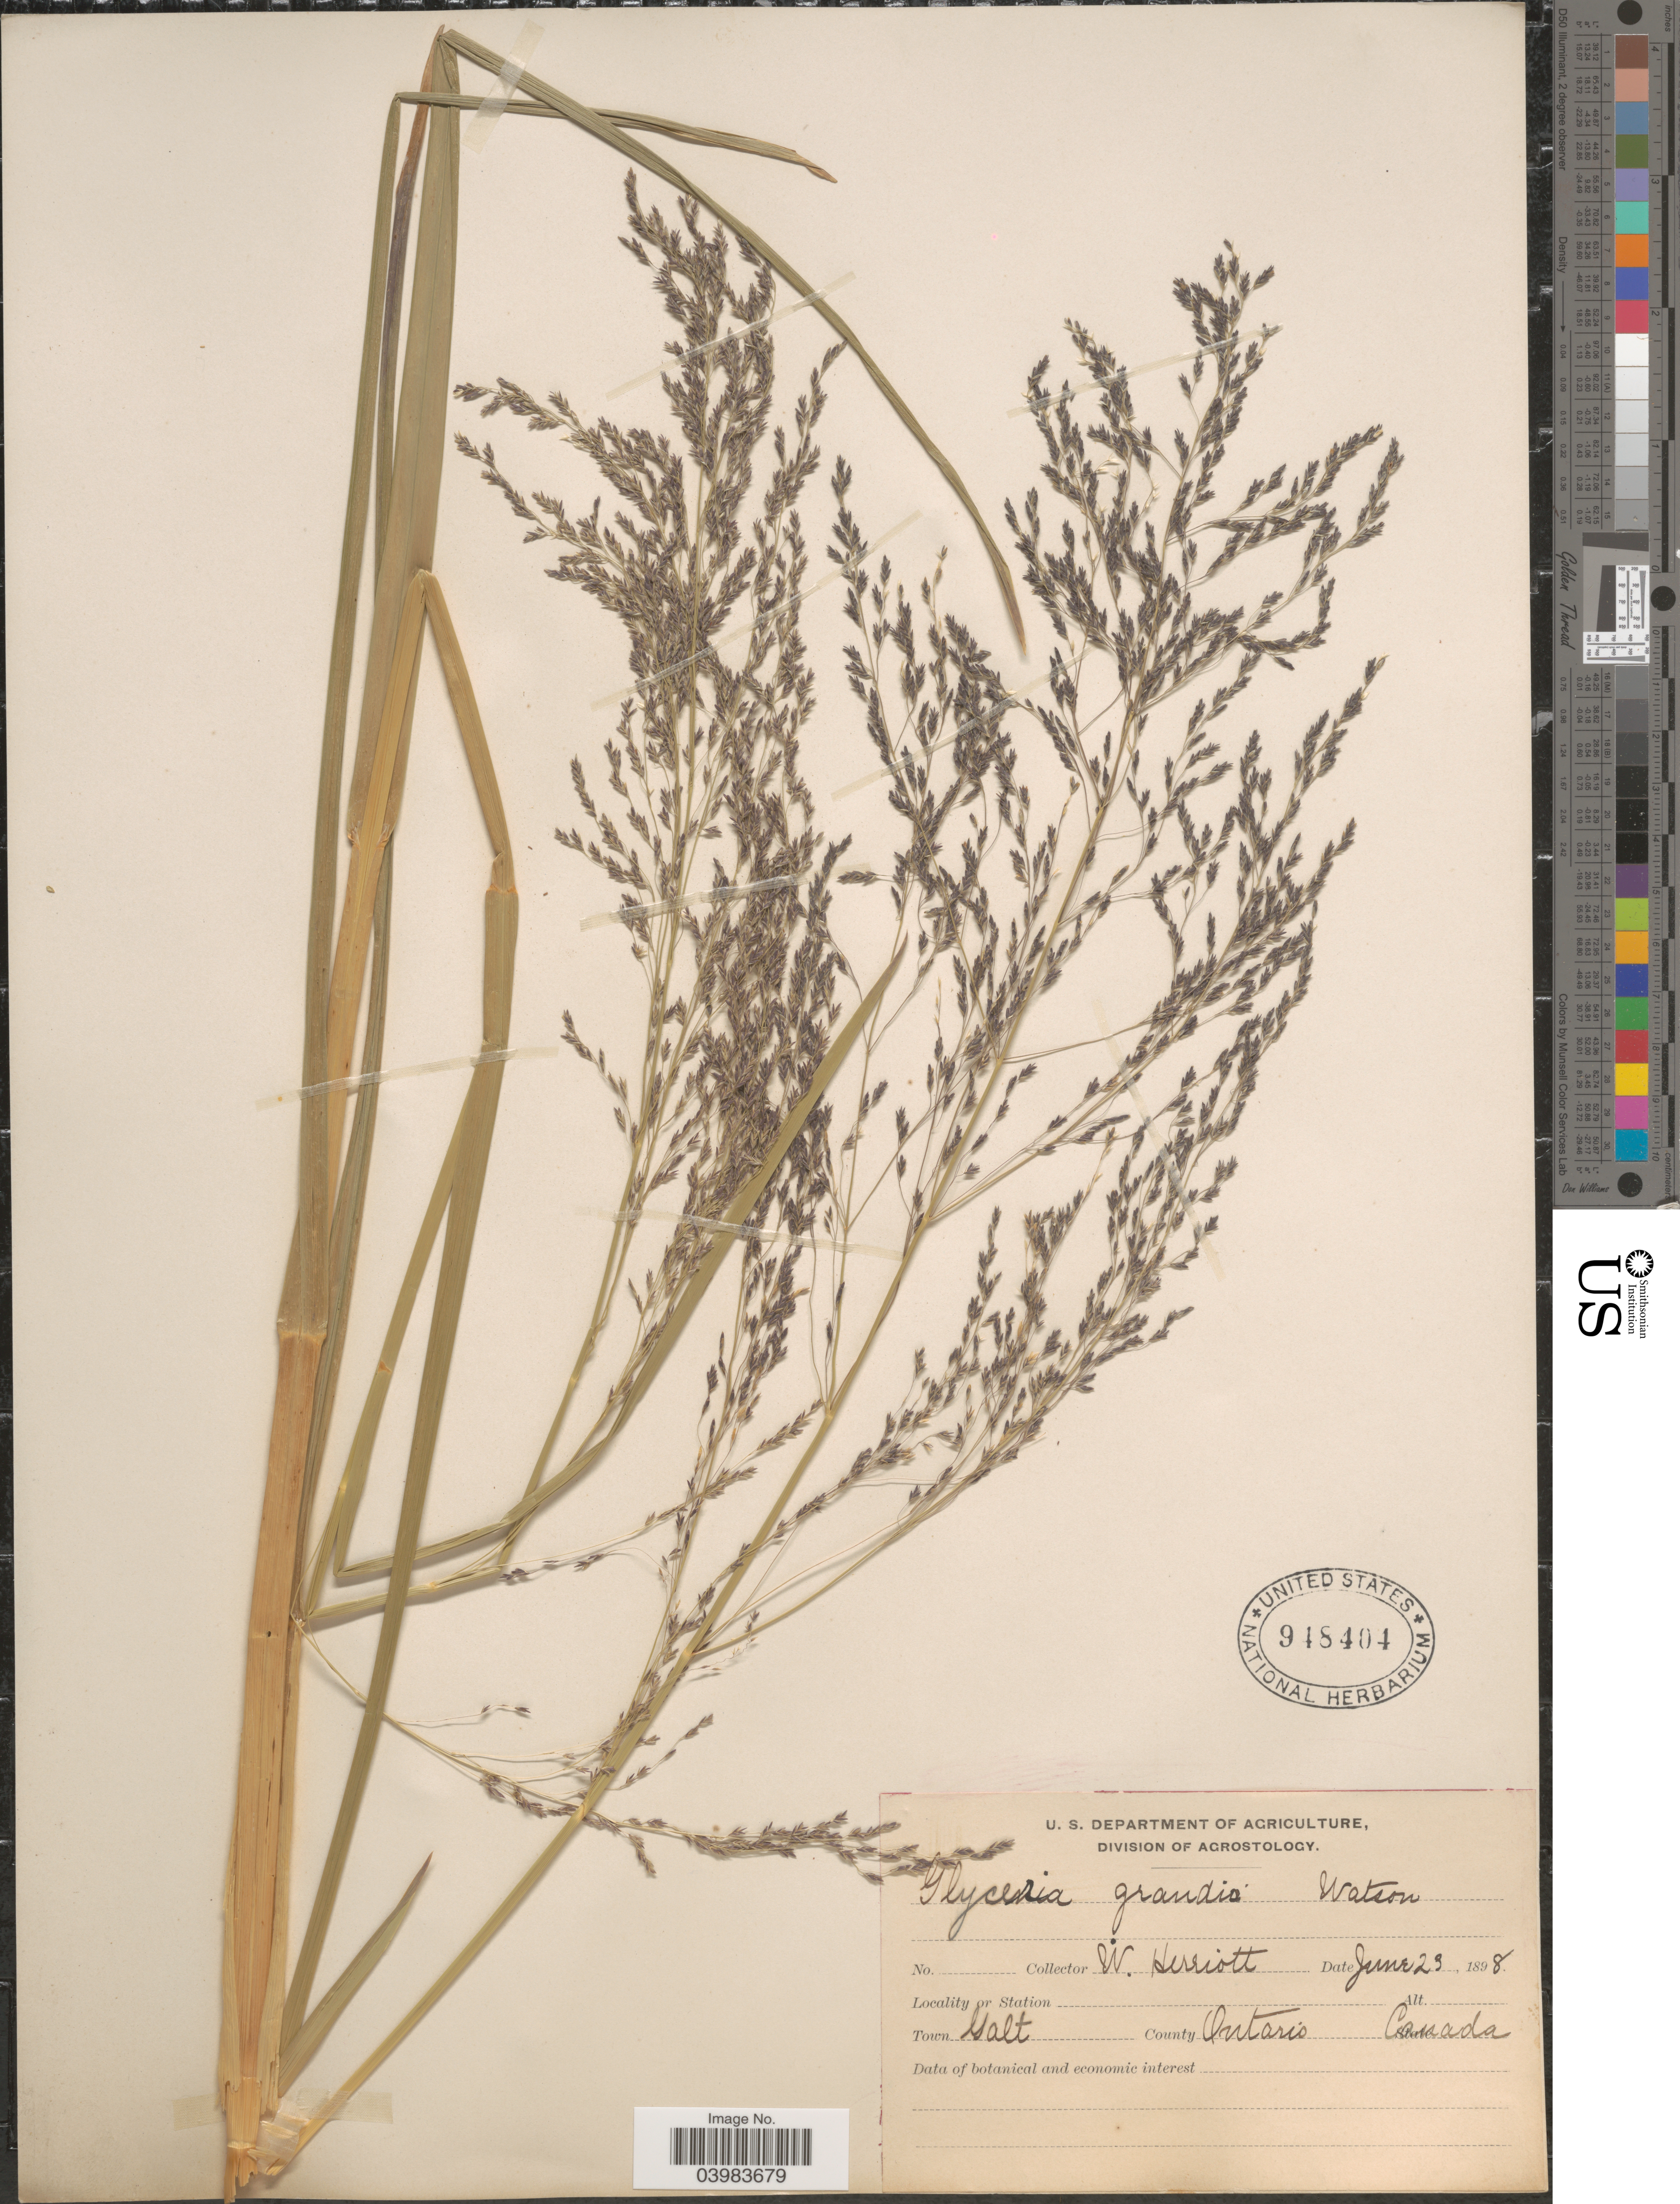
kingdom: Plantae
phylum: Tracheophyta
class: Liliopsida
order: Poales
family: Poaceae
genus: Glyceria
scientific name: Glyceria grandis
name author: S. Watson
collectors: W. Herriot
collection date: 1898-06-23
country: Canada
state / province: Ontario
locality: Town Galt.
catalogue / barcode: US 948404